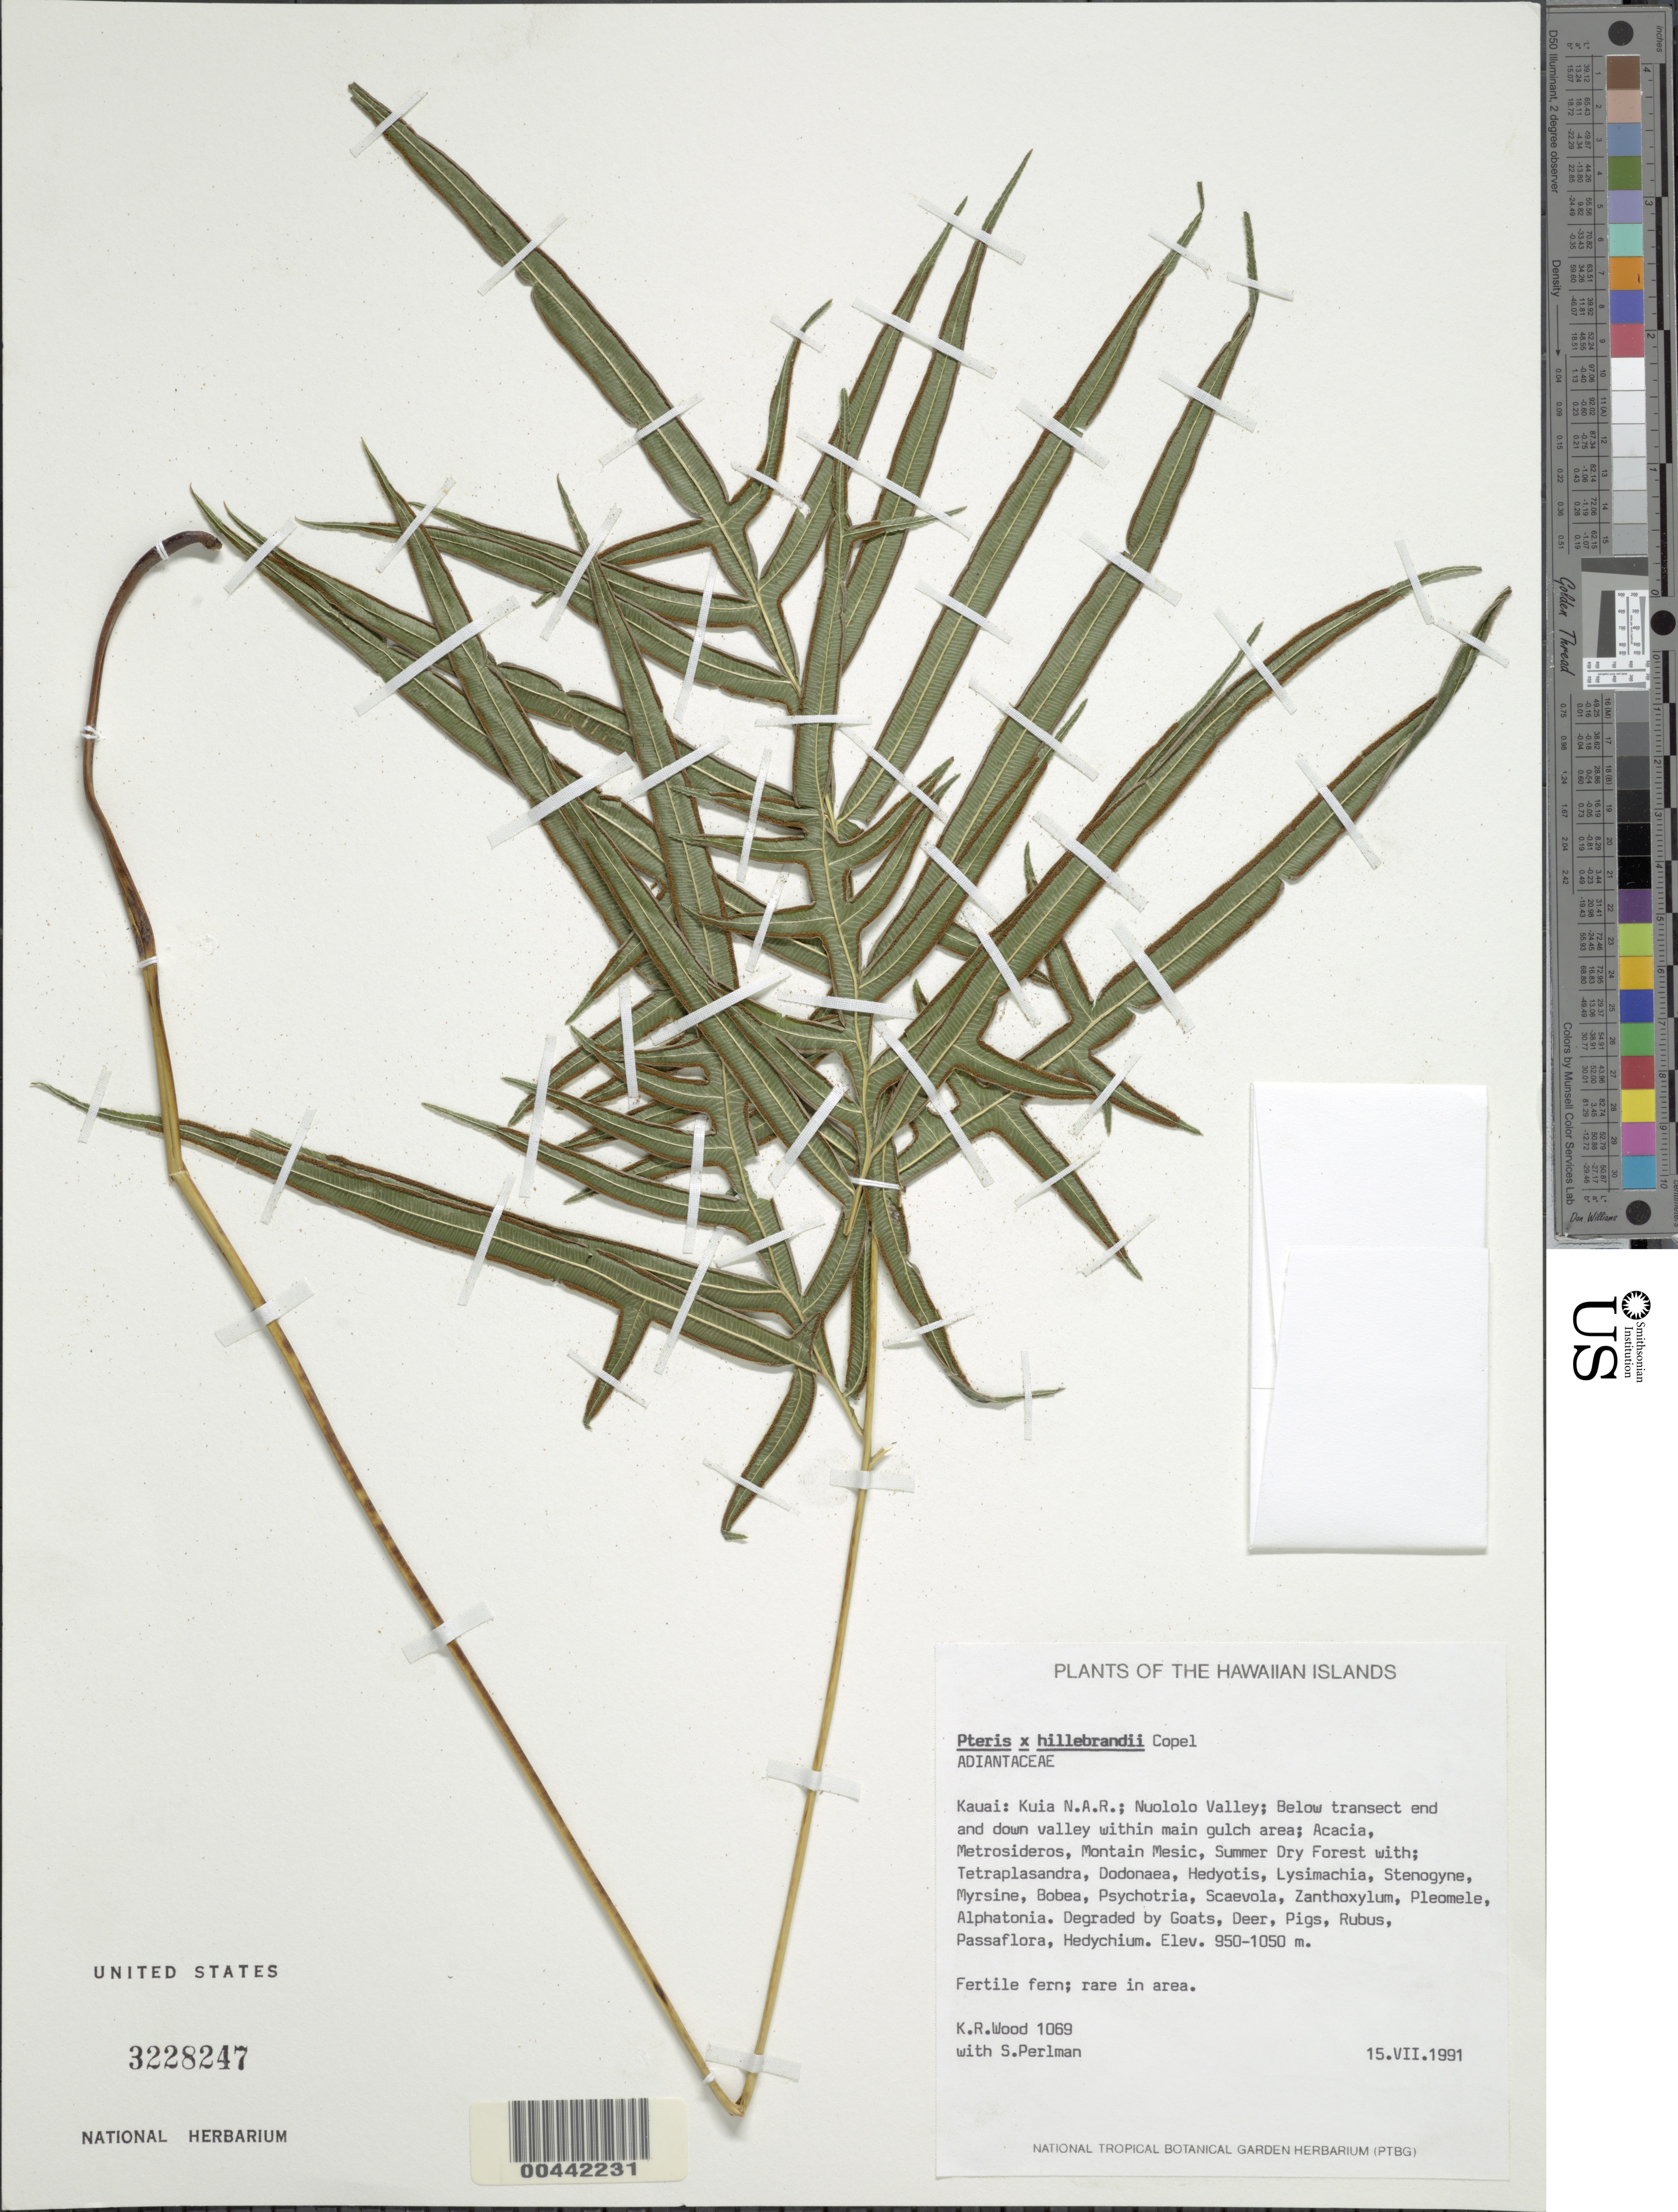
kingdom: Plantae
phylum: Tracheophyta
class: Polypodiopsida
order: Polypodiales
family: Pteridaceae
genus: Pteris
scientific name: Pteris x hillebrandii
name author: Copel.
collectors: K. R. Wood & S. P. Perlman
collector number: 1069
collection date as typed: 15 Jul 1991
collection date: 1991-07-15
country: United States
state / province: Hawaii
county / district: Kauai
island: Kaua'i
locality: Kuia N.A.R., Nuololo Valley, below transect end and down valley within main gulch area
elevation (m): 950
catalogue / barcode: US 3228247